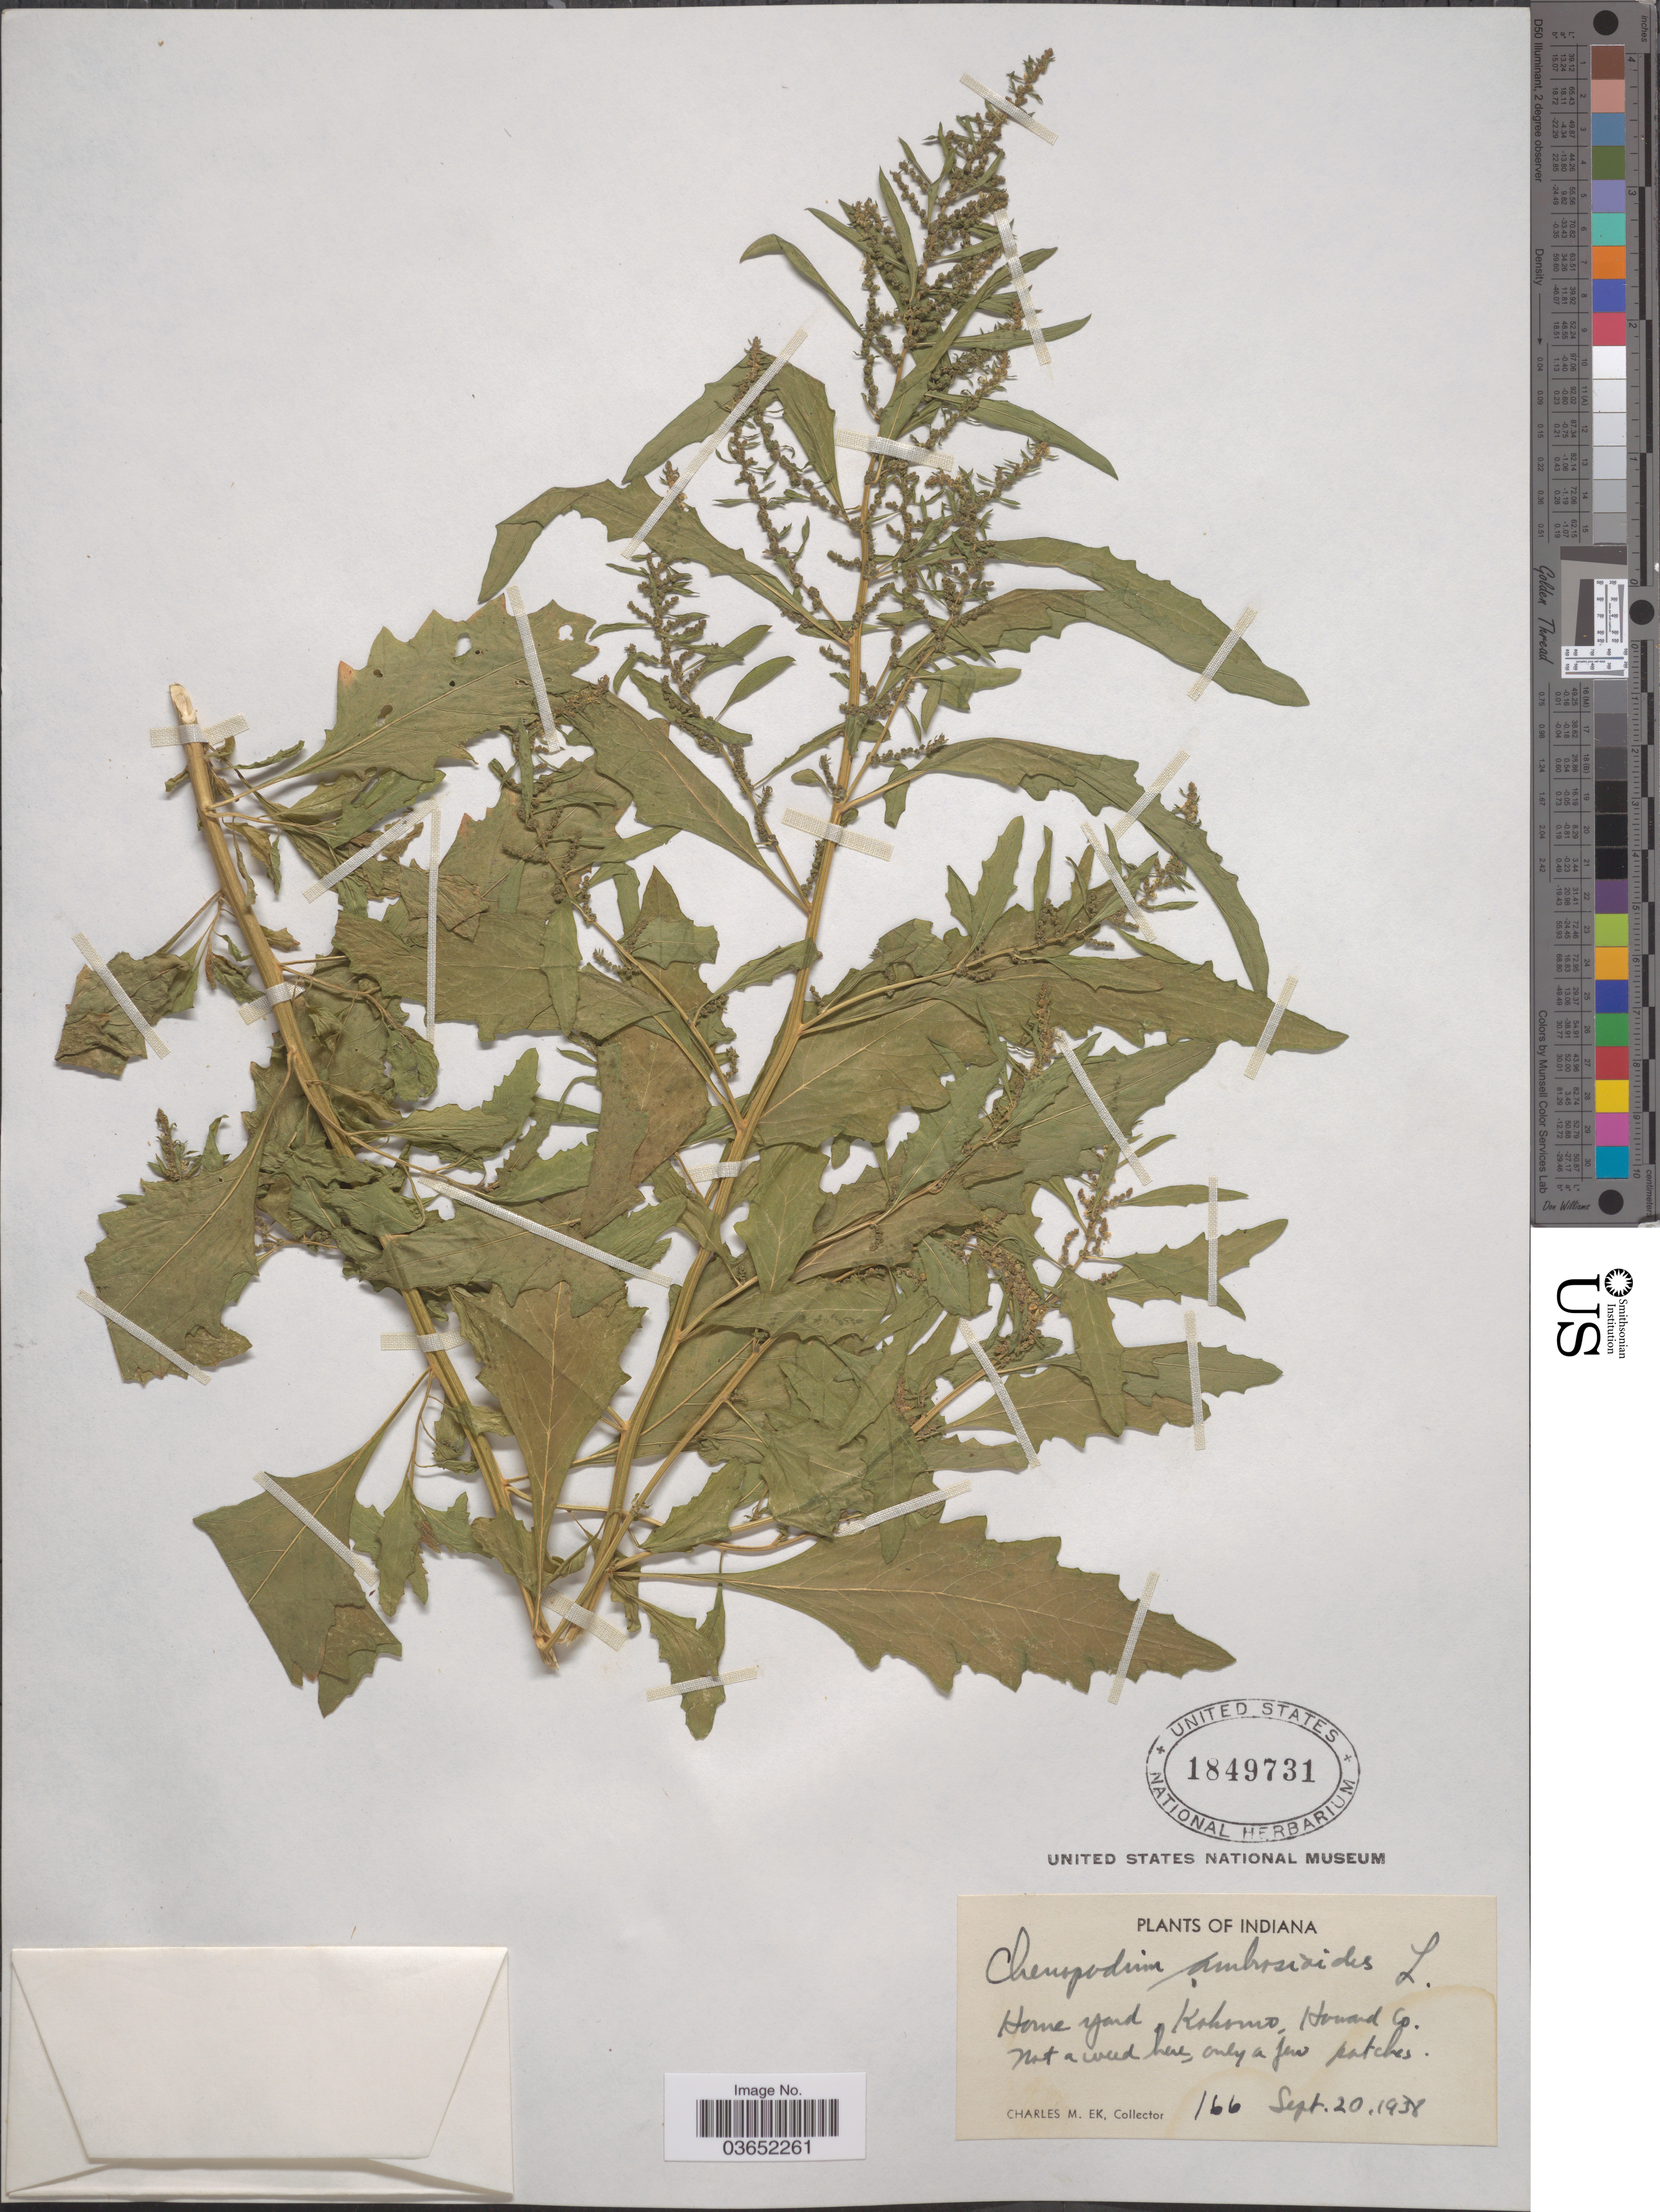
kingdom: Plantae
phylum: Tracheophyta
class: Magnoliopsida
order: Caryophyllales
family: Amaranthaceae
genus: Chenopodium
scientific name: Chenopodium ambrosioides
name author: L.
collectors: C. Ek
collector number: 166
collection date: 1938-09-20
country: United States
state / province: Indiana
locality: Home Yard, Kohomo, Howard Co.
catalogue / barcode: US 1849731